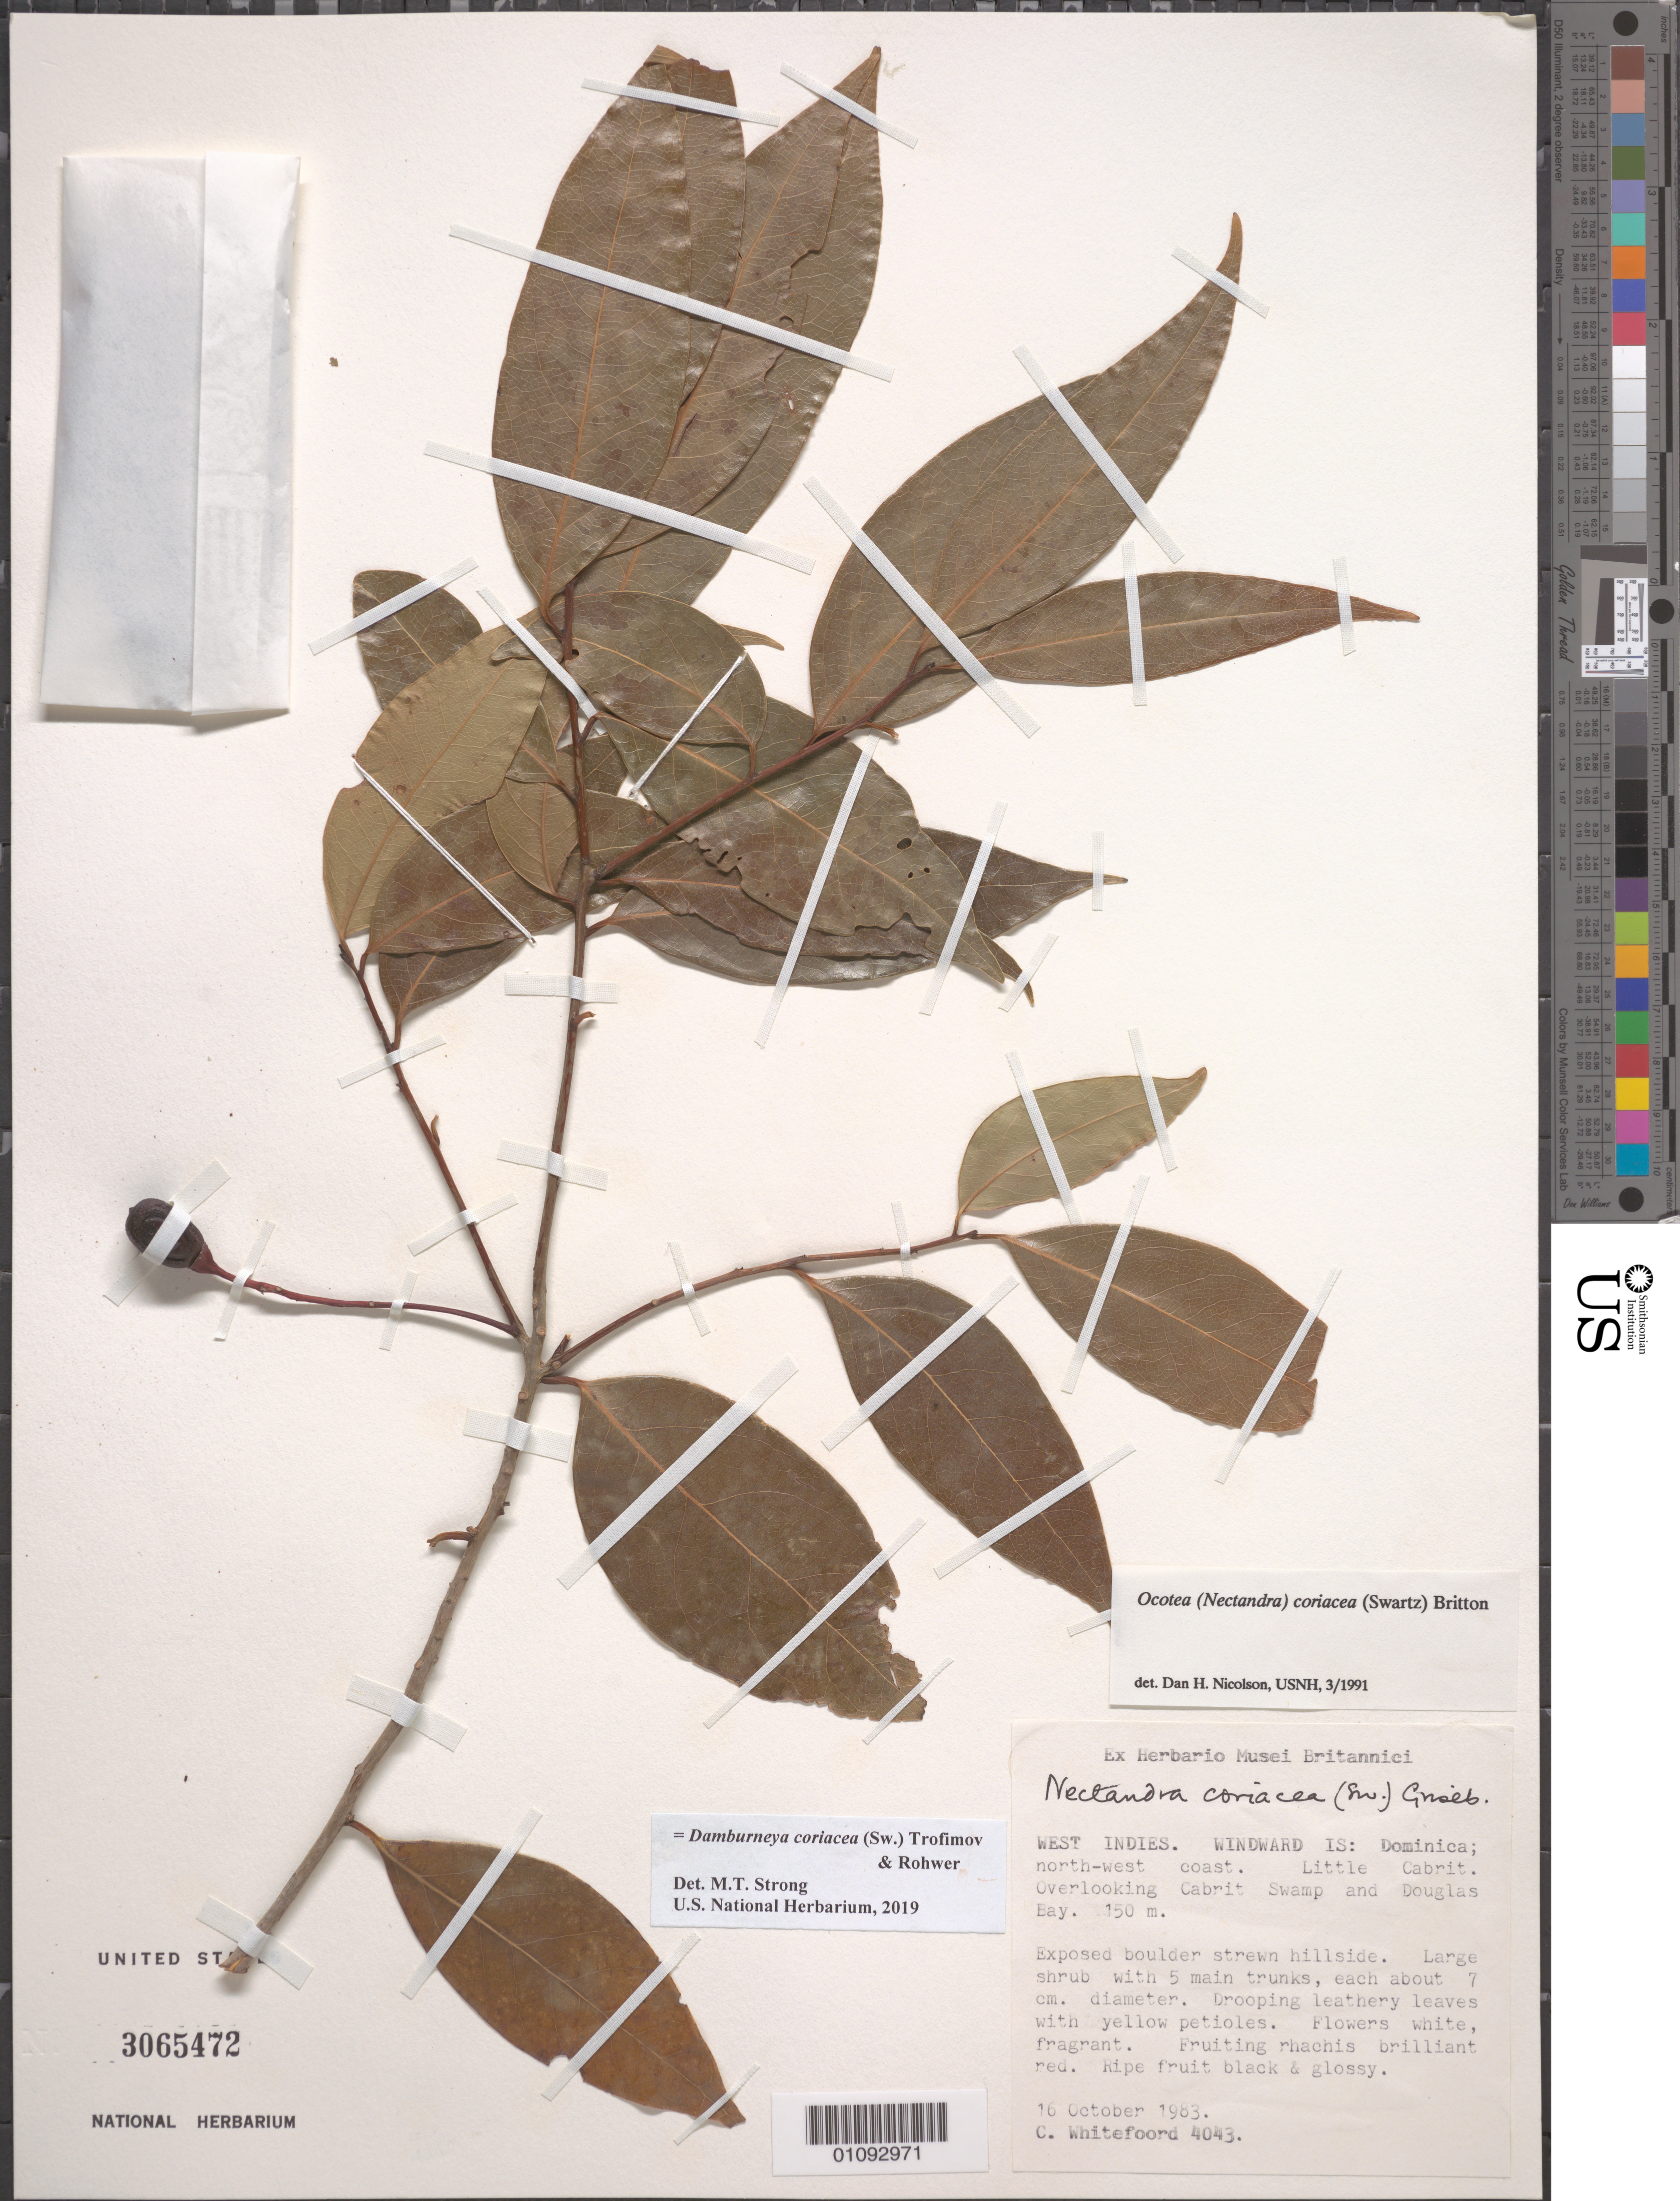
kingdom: Plantae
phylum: Tracheophyta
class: Magnoliopsida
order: Laurales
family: Lauraceae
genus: Damburneya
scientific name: Damburneya coriacea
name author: (Sw.) Trofimov & Rohwer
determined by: Strong, M. T., (US), Smithsonian Institution - National Museum of Natural History (UNITED STATES)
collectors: C. Whitefoord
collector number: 4043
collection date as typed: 16 Oct 1983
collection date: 1983-10-16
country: Dominica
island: Dominica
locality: Little Cabrit, overlooking Douglas Bay.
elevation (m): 150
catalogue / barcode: US 3065472